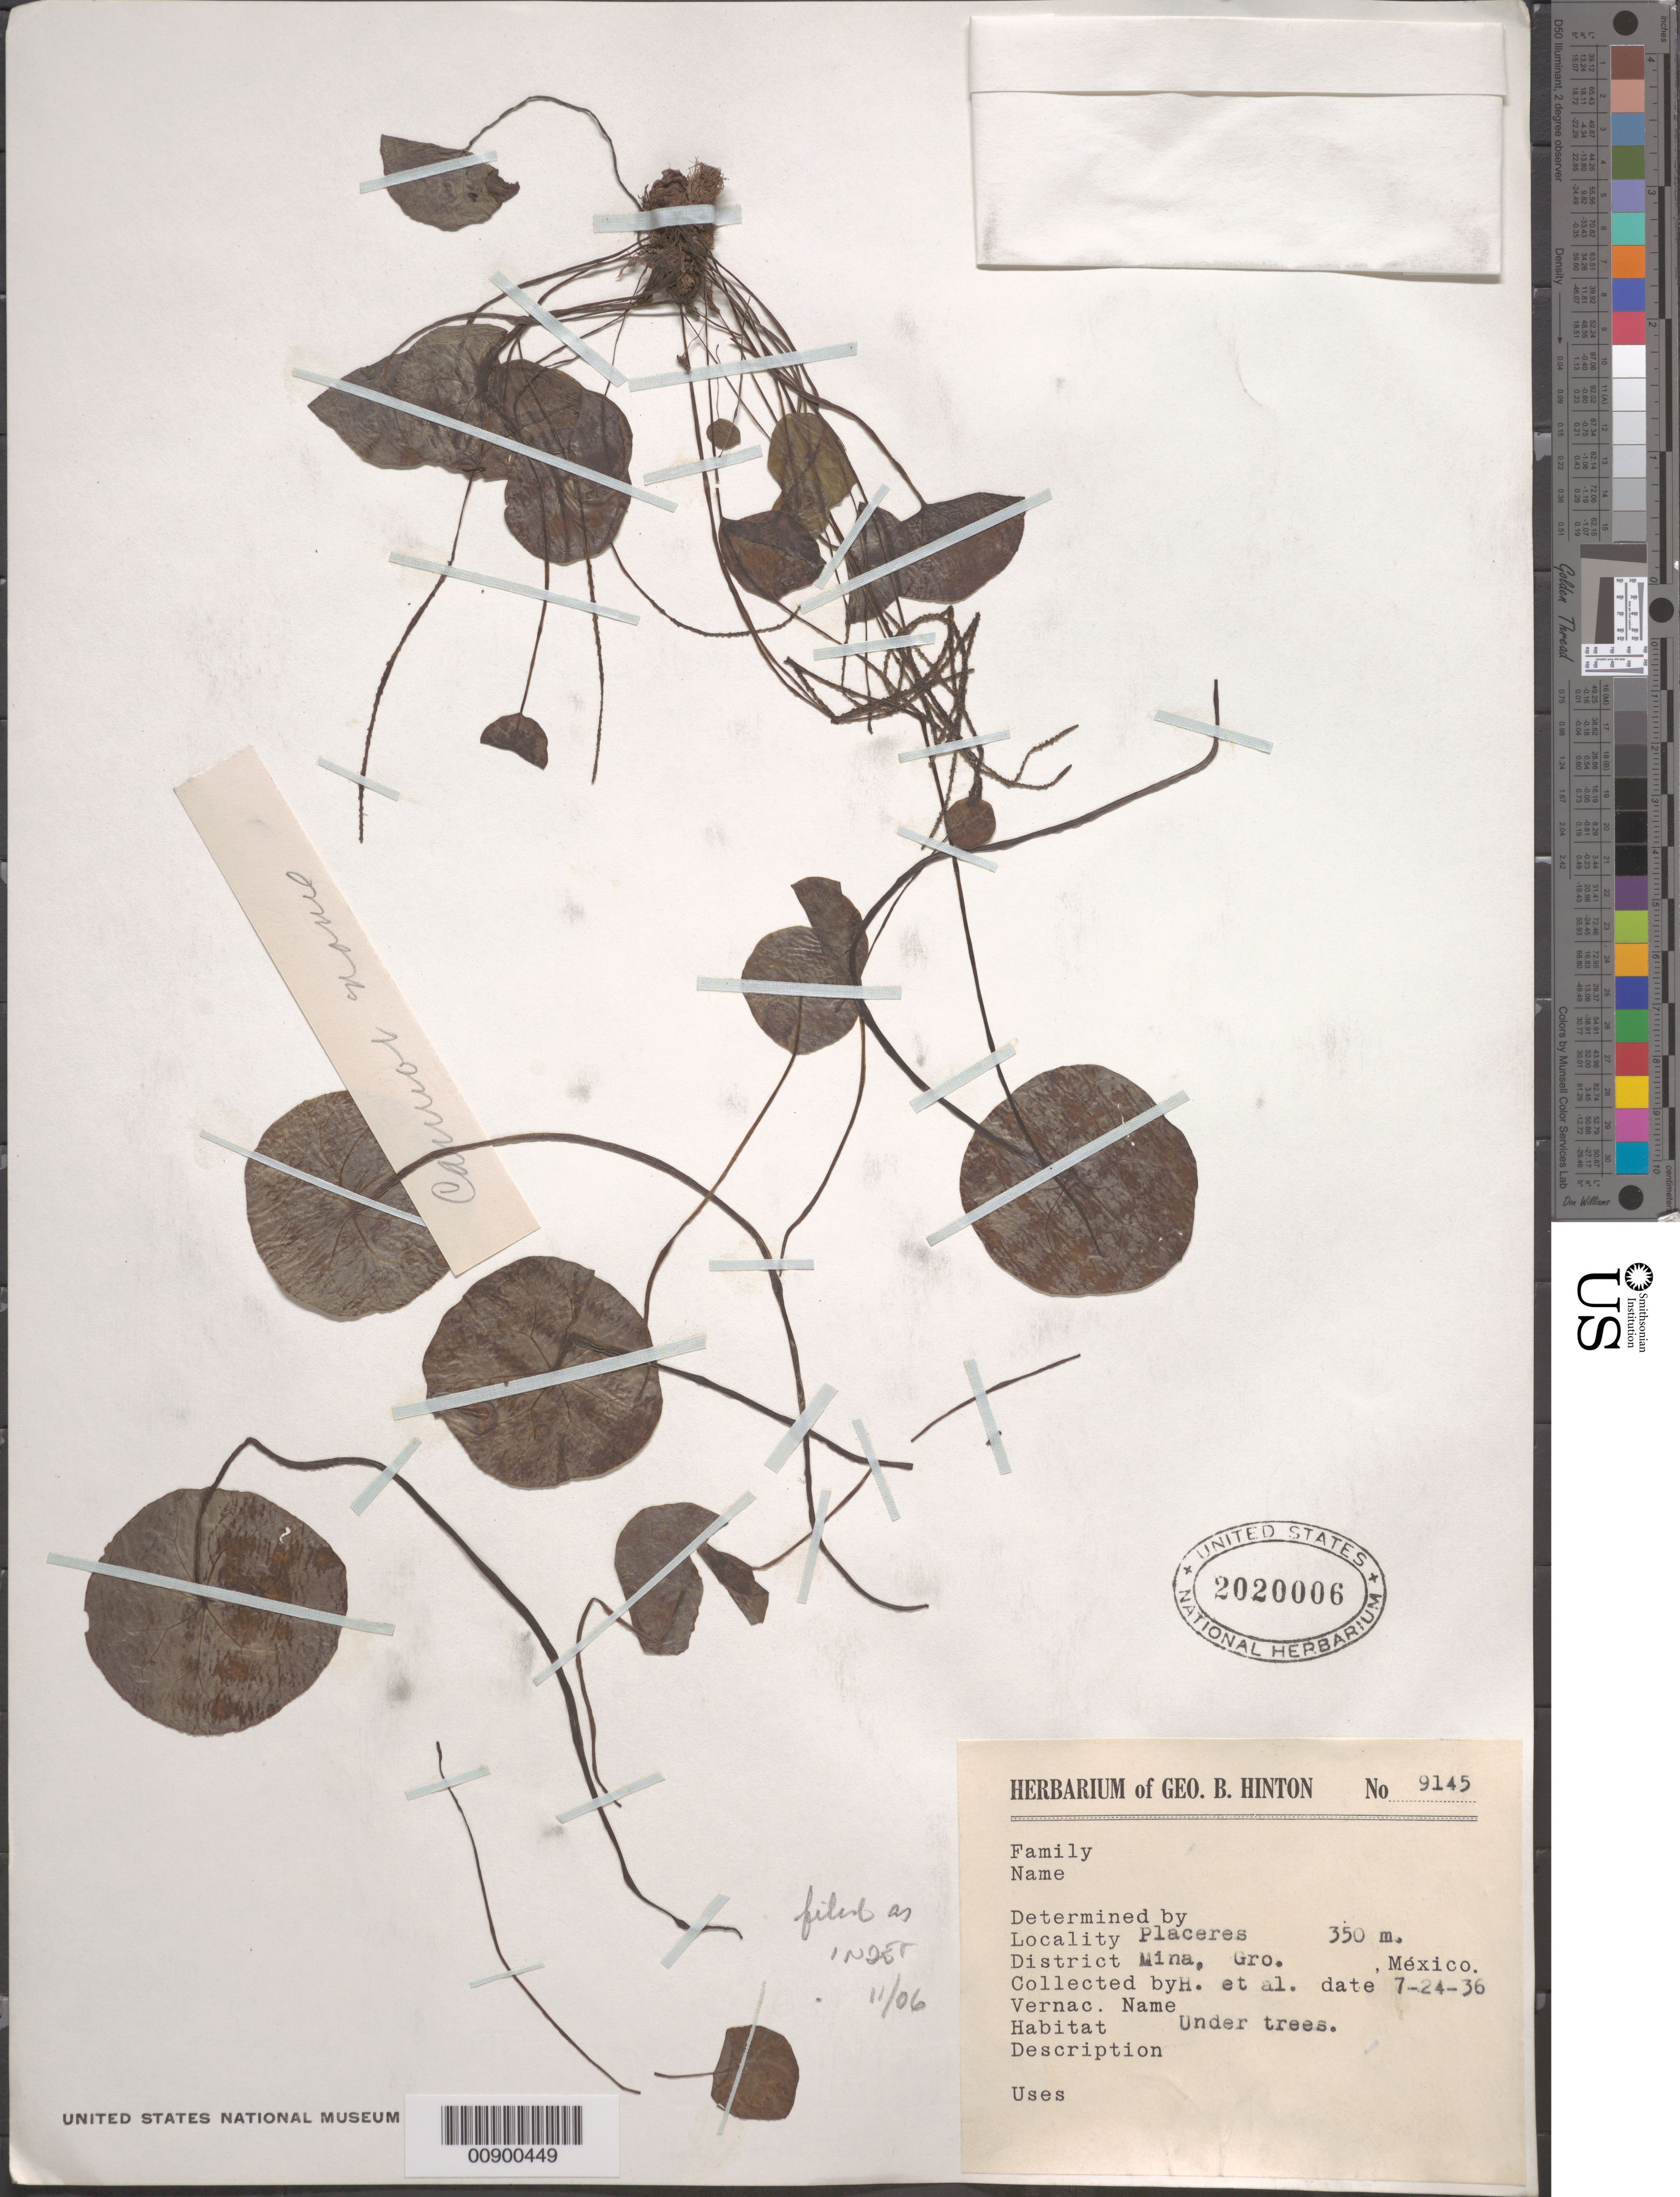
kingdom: Plantae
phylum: Tracheophyta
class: Magnoliopsida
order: Piperales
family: Piperaceae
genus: Peperomia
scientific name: Peperomia schizandra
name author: Trel.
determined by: Jiménez, José Estaban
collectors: G. B. Hinton & et al.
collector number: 9145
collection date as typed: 24 Jul 1936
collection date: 1936-07-24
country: Mexico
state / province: Guerrero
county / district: Mina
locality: Placeres, District Mina, Guerrero.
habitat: Under trees.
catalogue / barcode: US 2020006